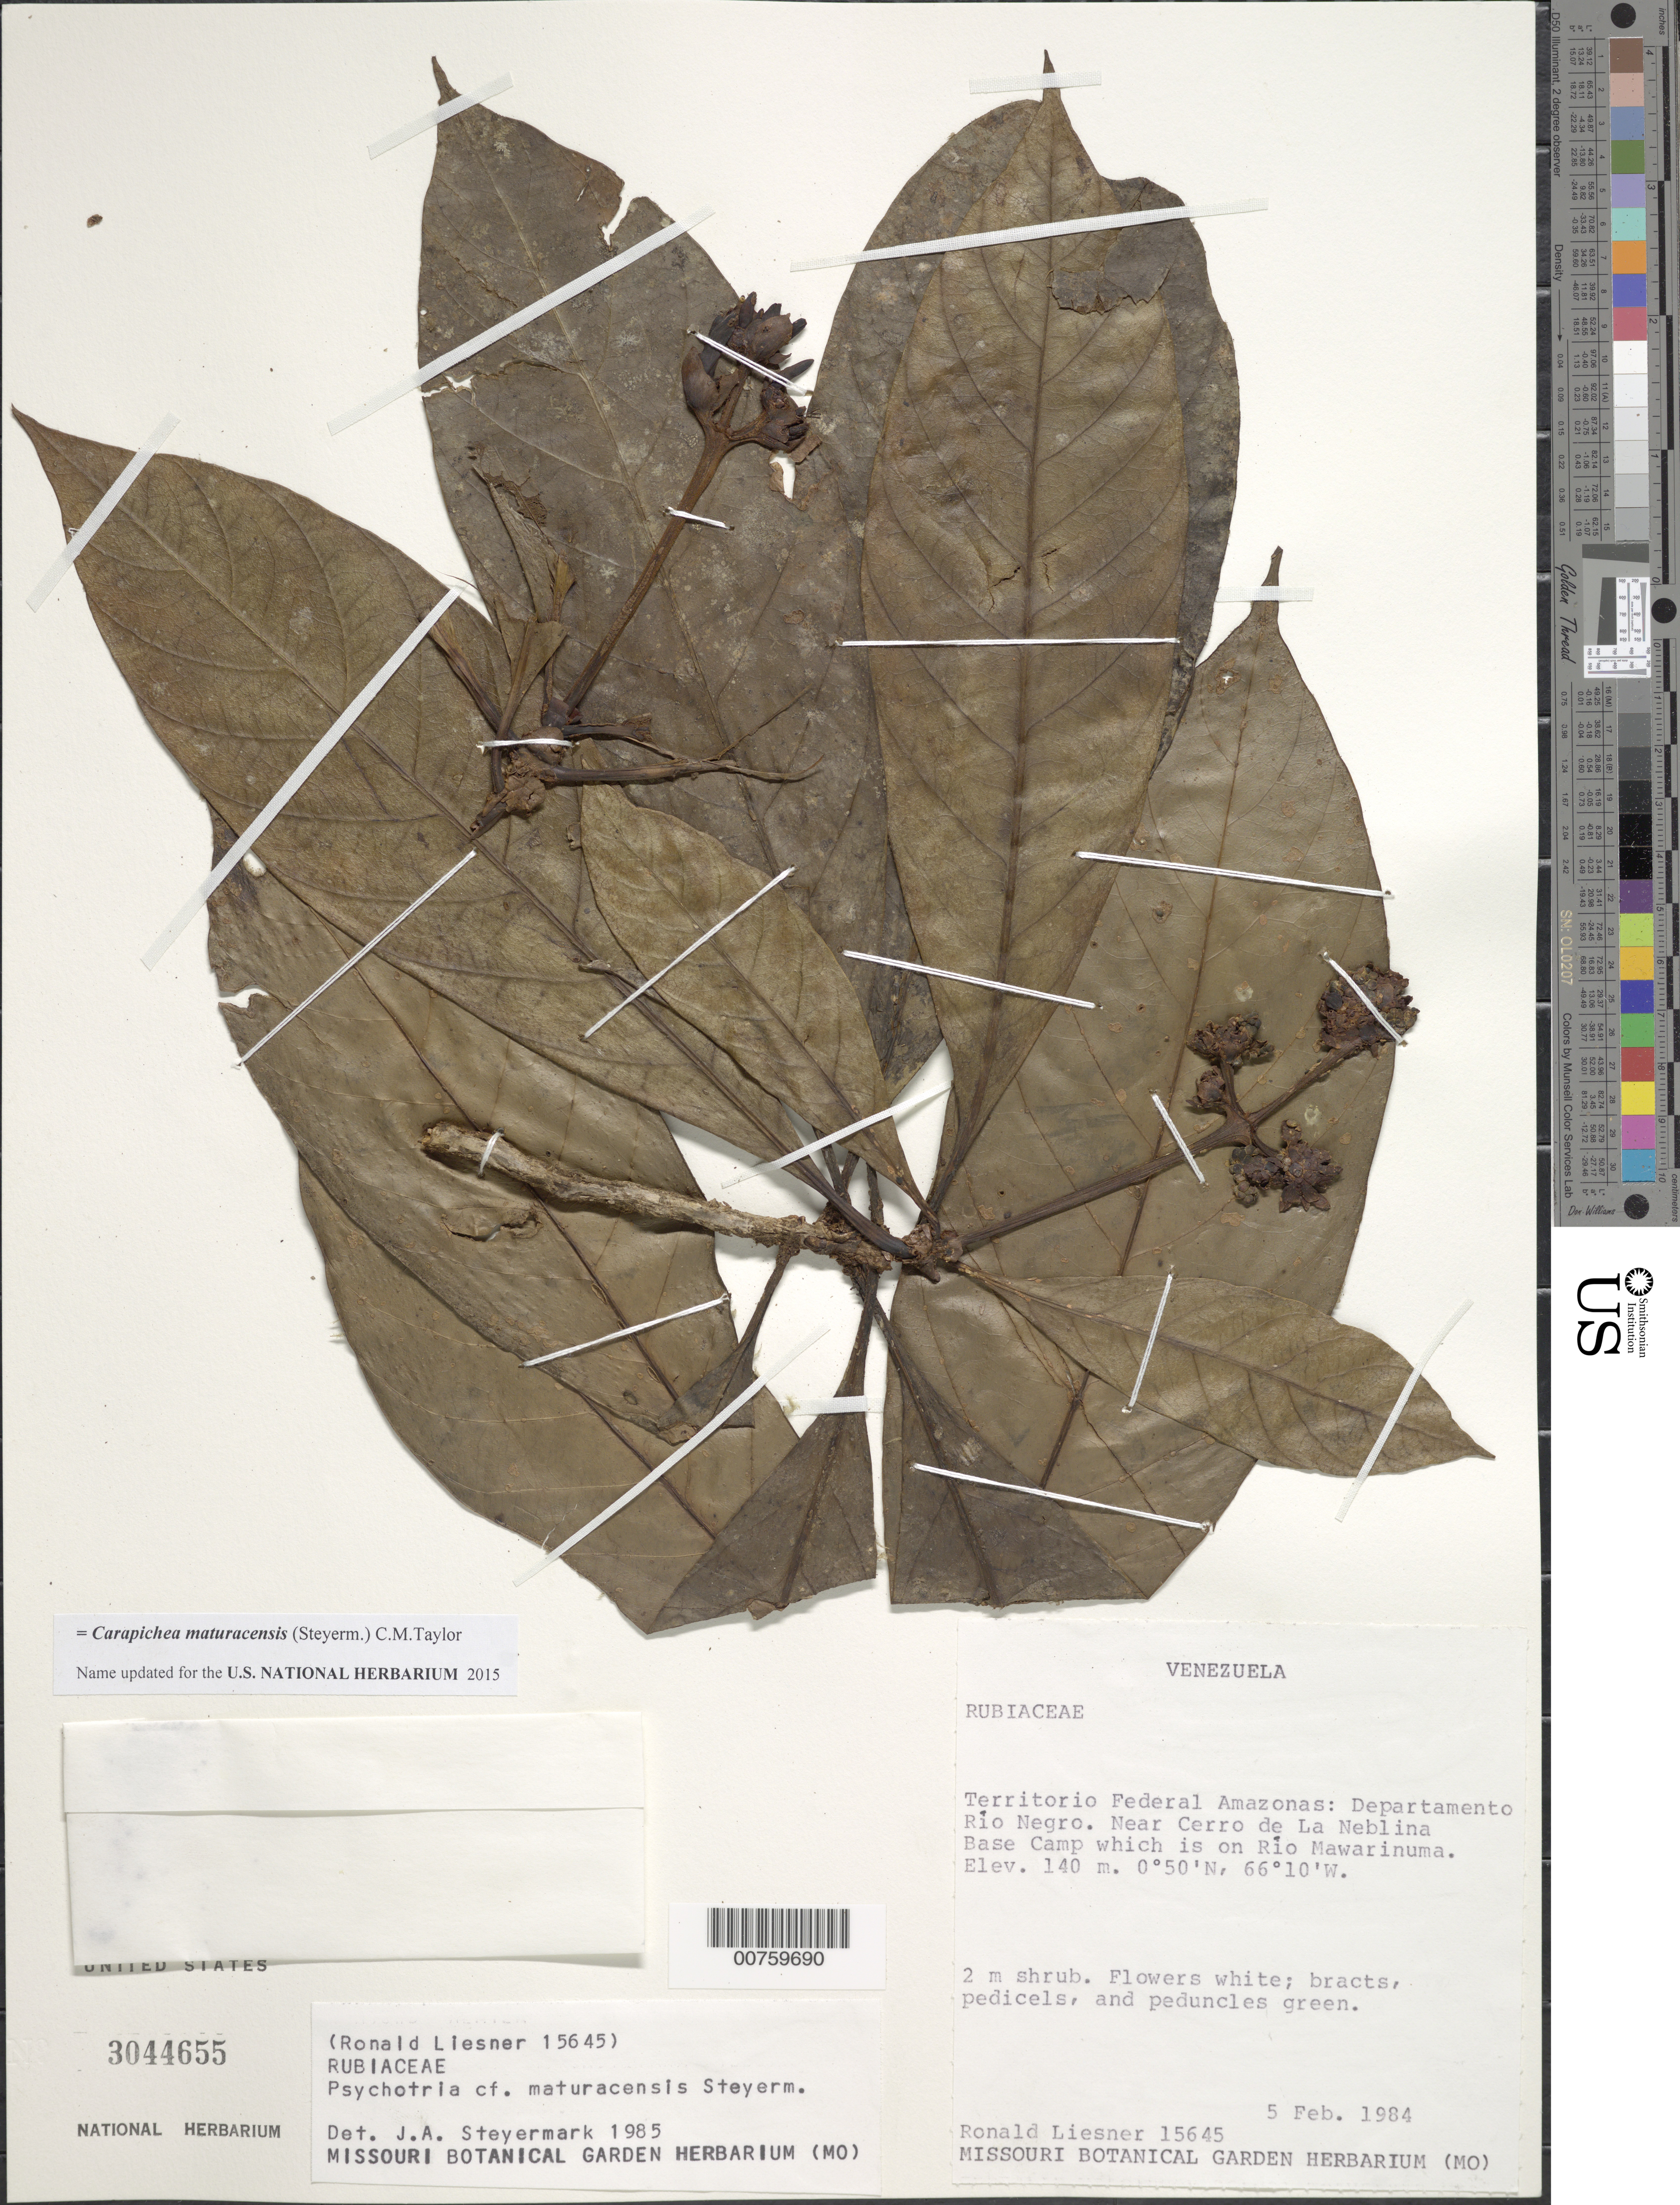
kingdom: Plantae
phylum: Tracheophyta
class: Magnoliopsida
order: Gentianales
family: Rubiaceae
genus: Psychotria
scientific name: Psychotria maturacensis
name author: Steyerm.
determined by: Steyermark, Julian A., (VEN)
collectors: R. L. Liesner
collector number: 15645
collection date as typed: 5-Feb-84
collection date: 1984-02-05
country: Venezuela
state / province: Amazonas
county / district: Río Negro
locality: Cerro de La Neblina Base Camp, close to, on Río Mawarinuma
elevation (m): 140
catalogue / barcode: US 3044655